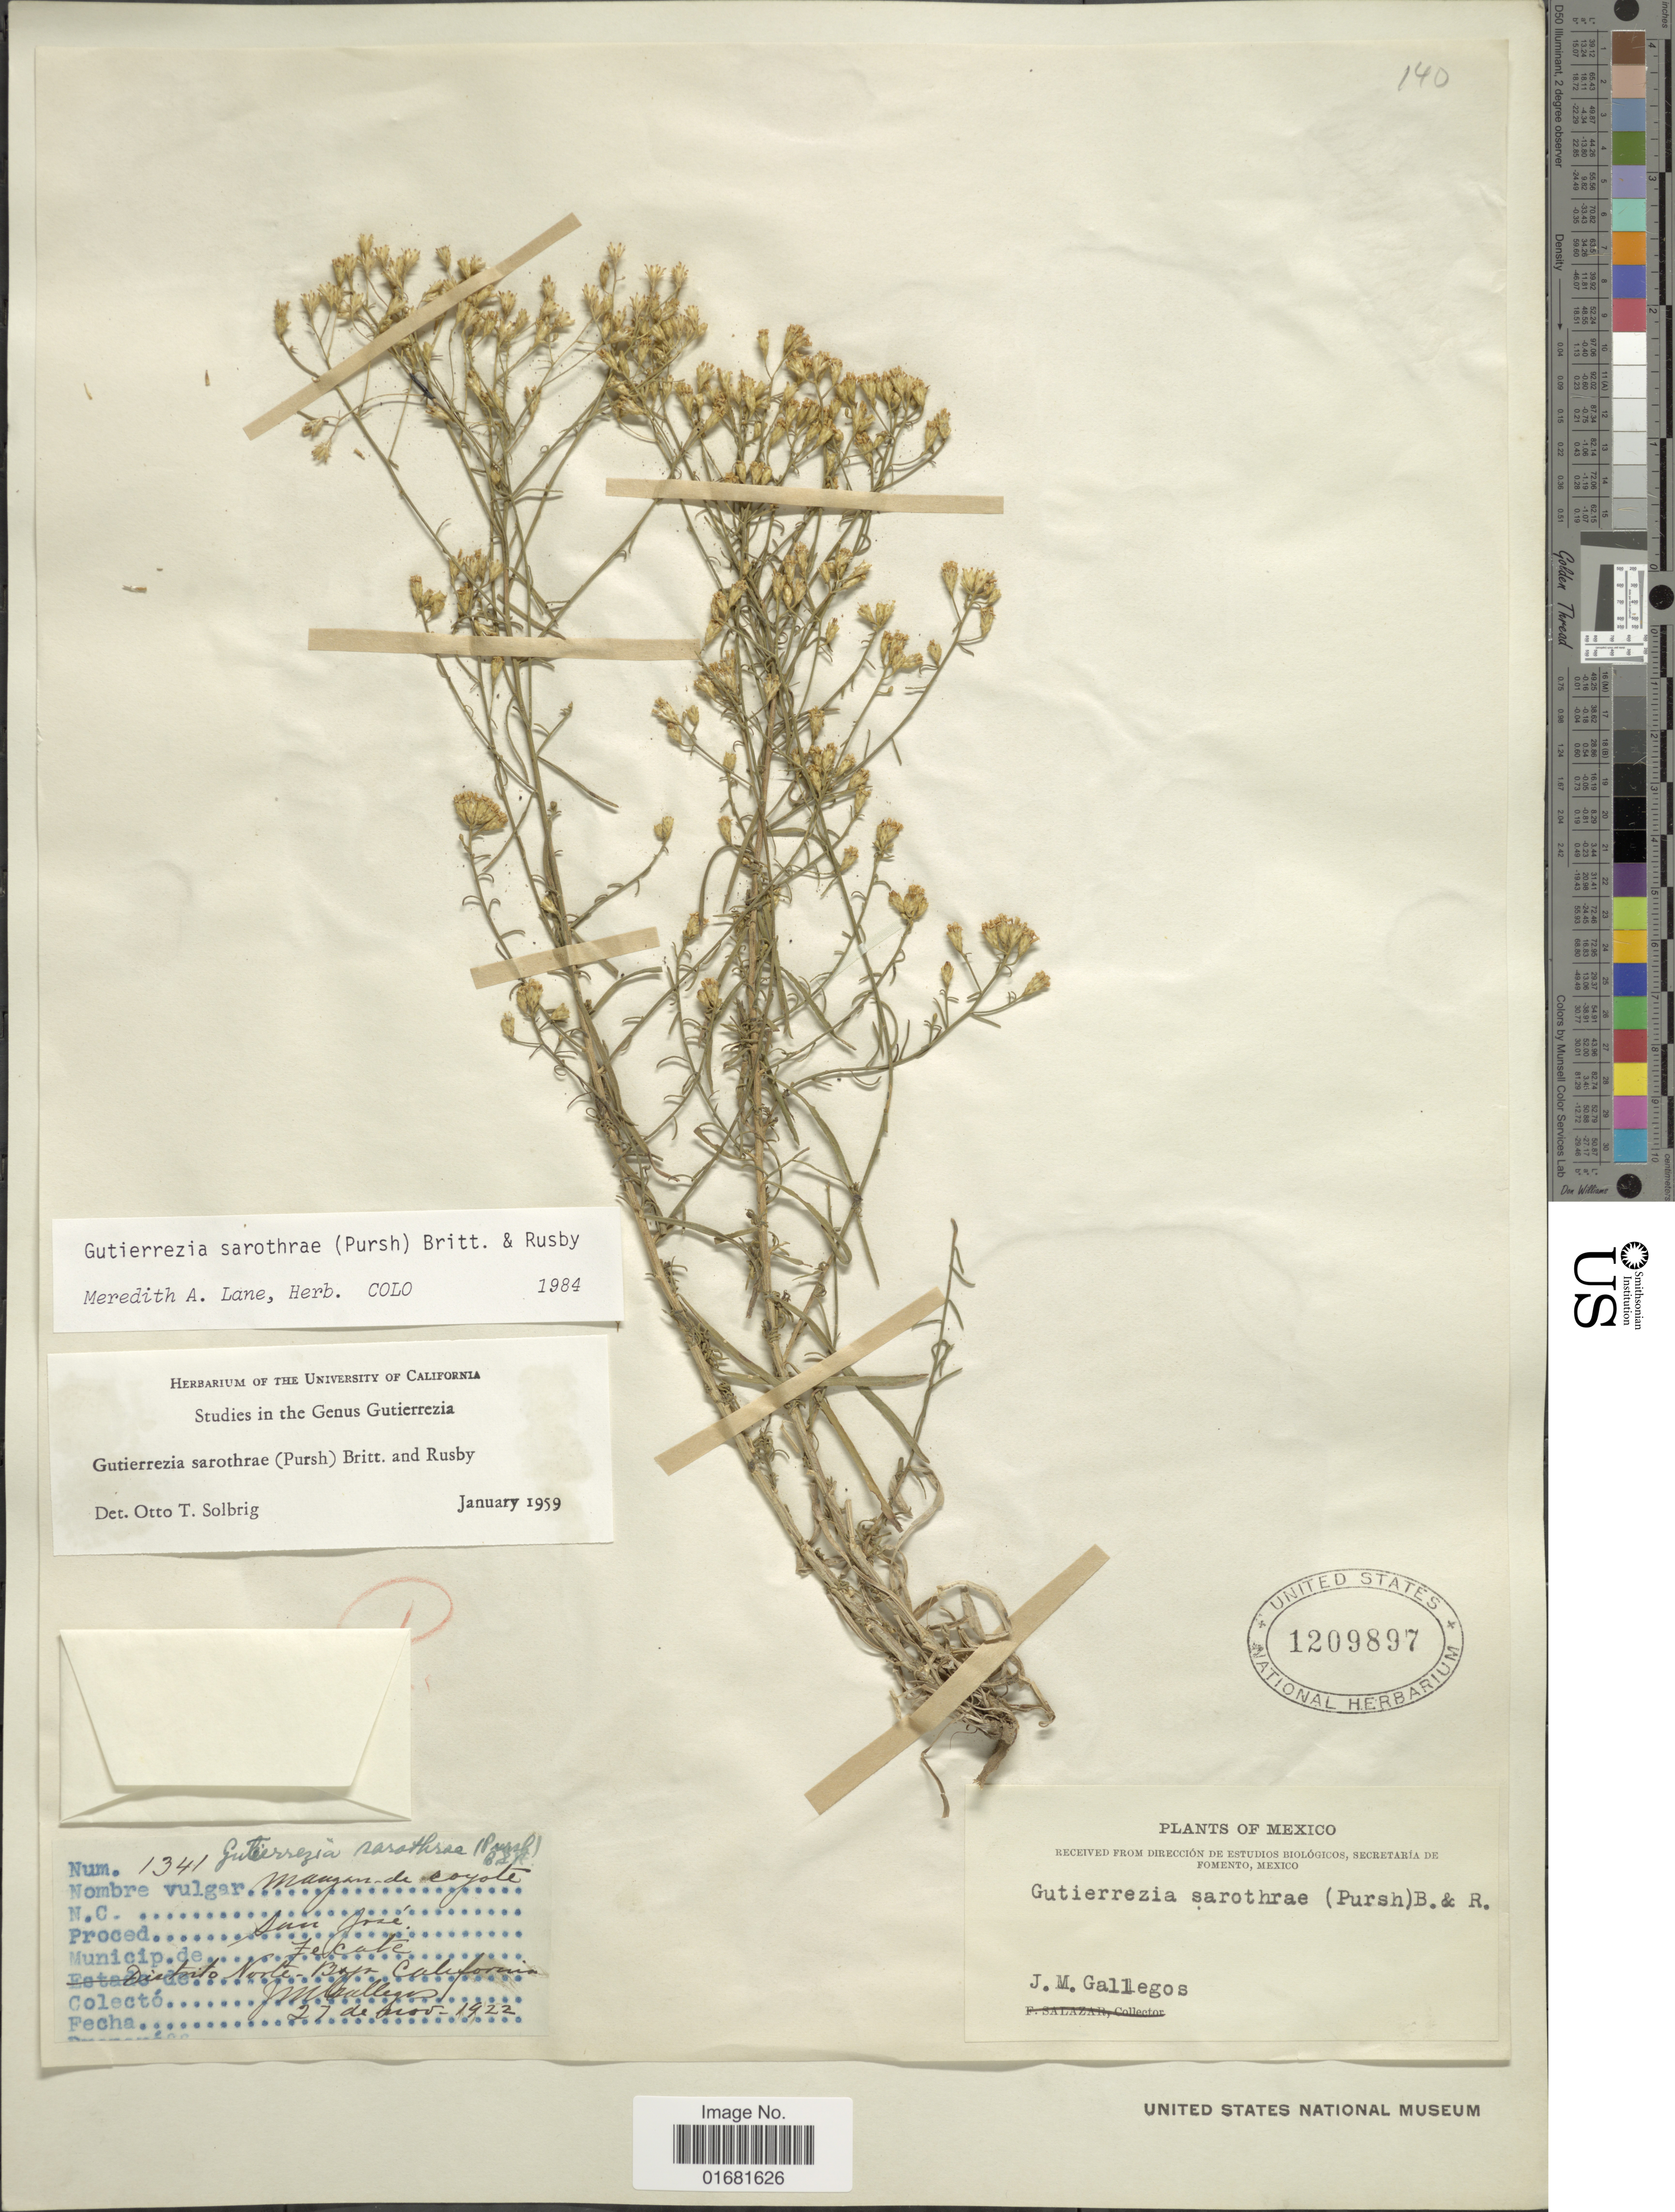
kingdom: Plantae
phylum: Tracheophyta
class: Magnoliopsida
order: Asterales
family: Asteraceae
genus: Gutierrezia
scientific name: Gutierrezia sarothrae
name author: (Pursh) Britton & Rusby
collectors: J. Gallegos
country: Mexico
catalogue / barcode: US 1209897